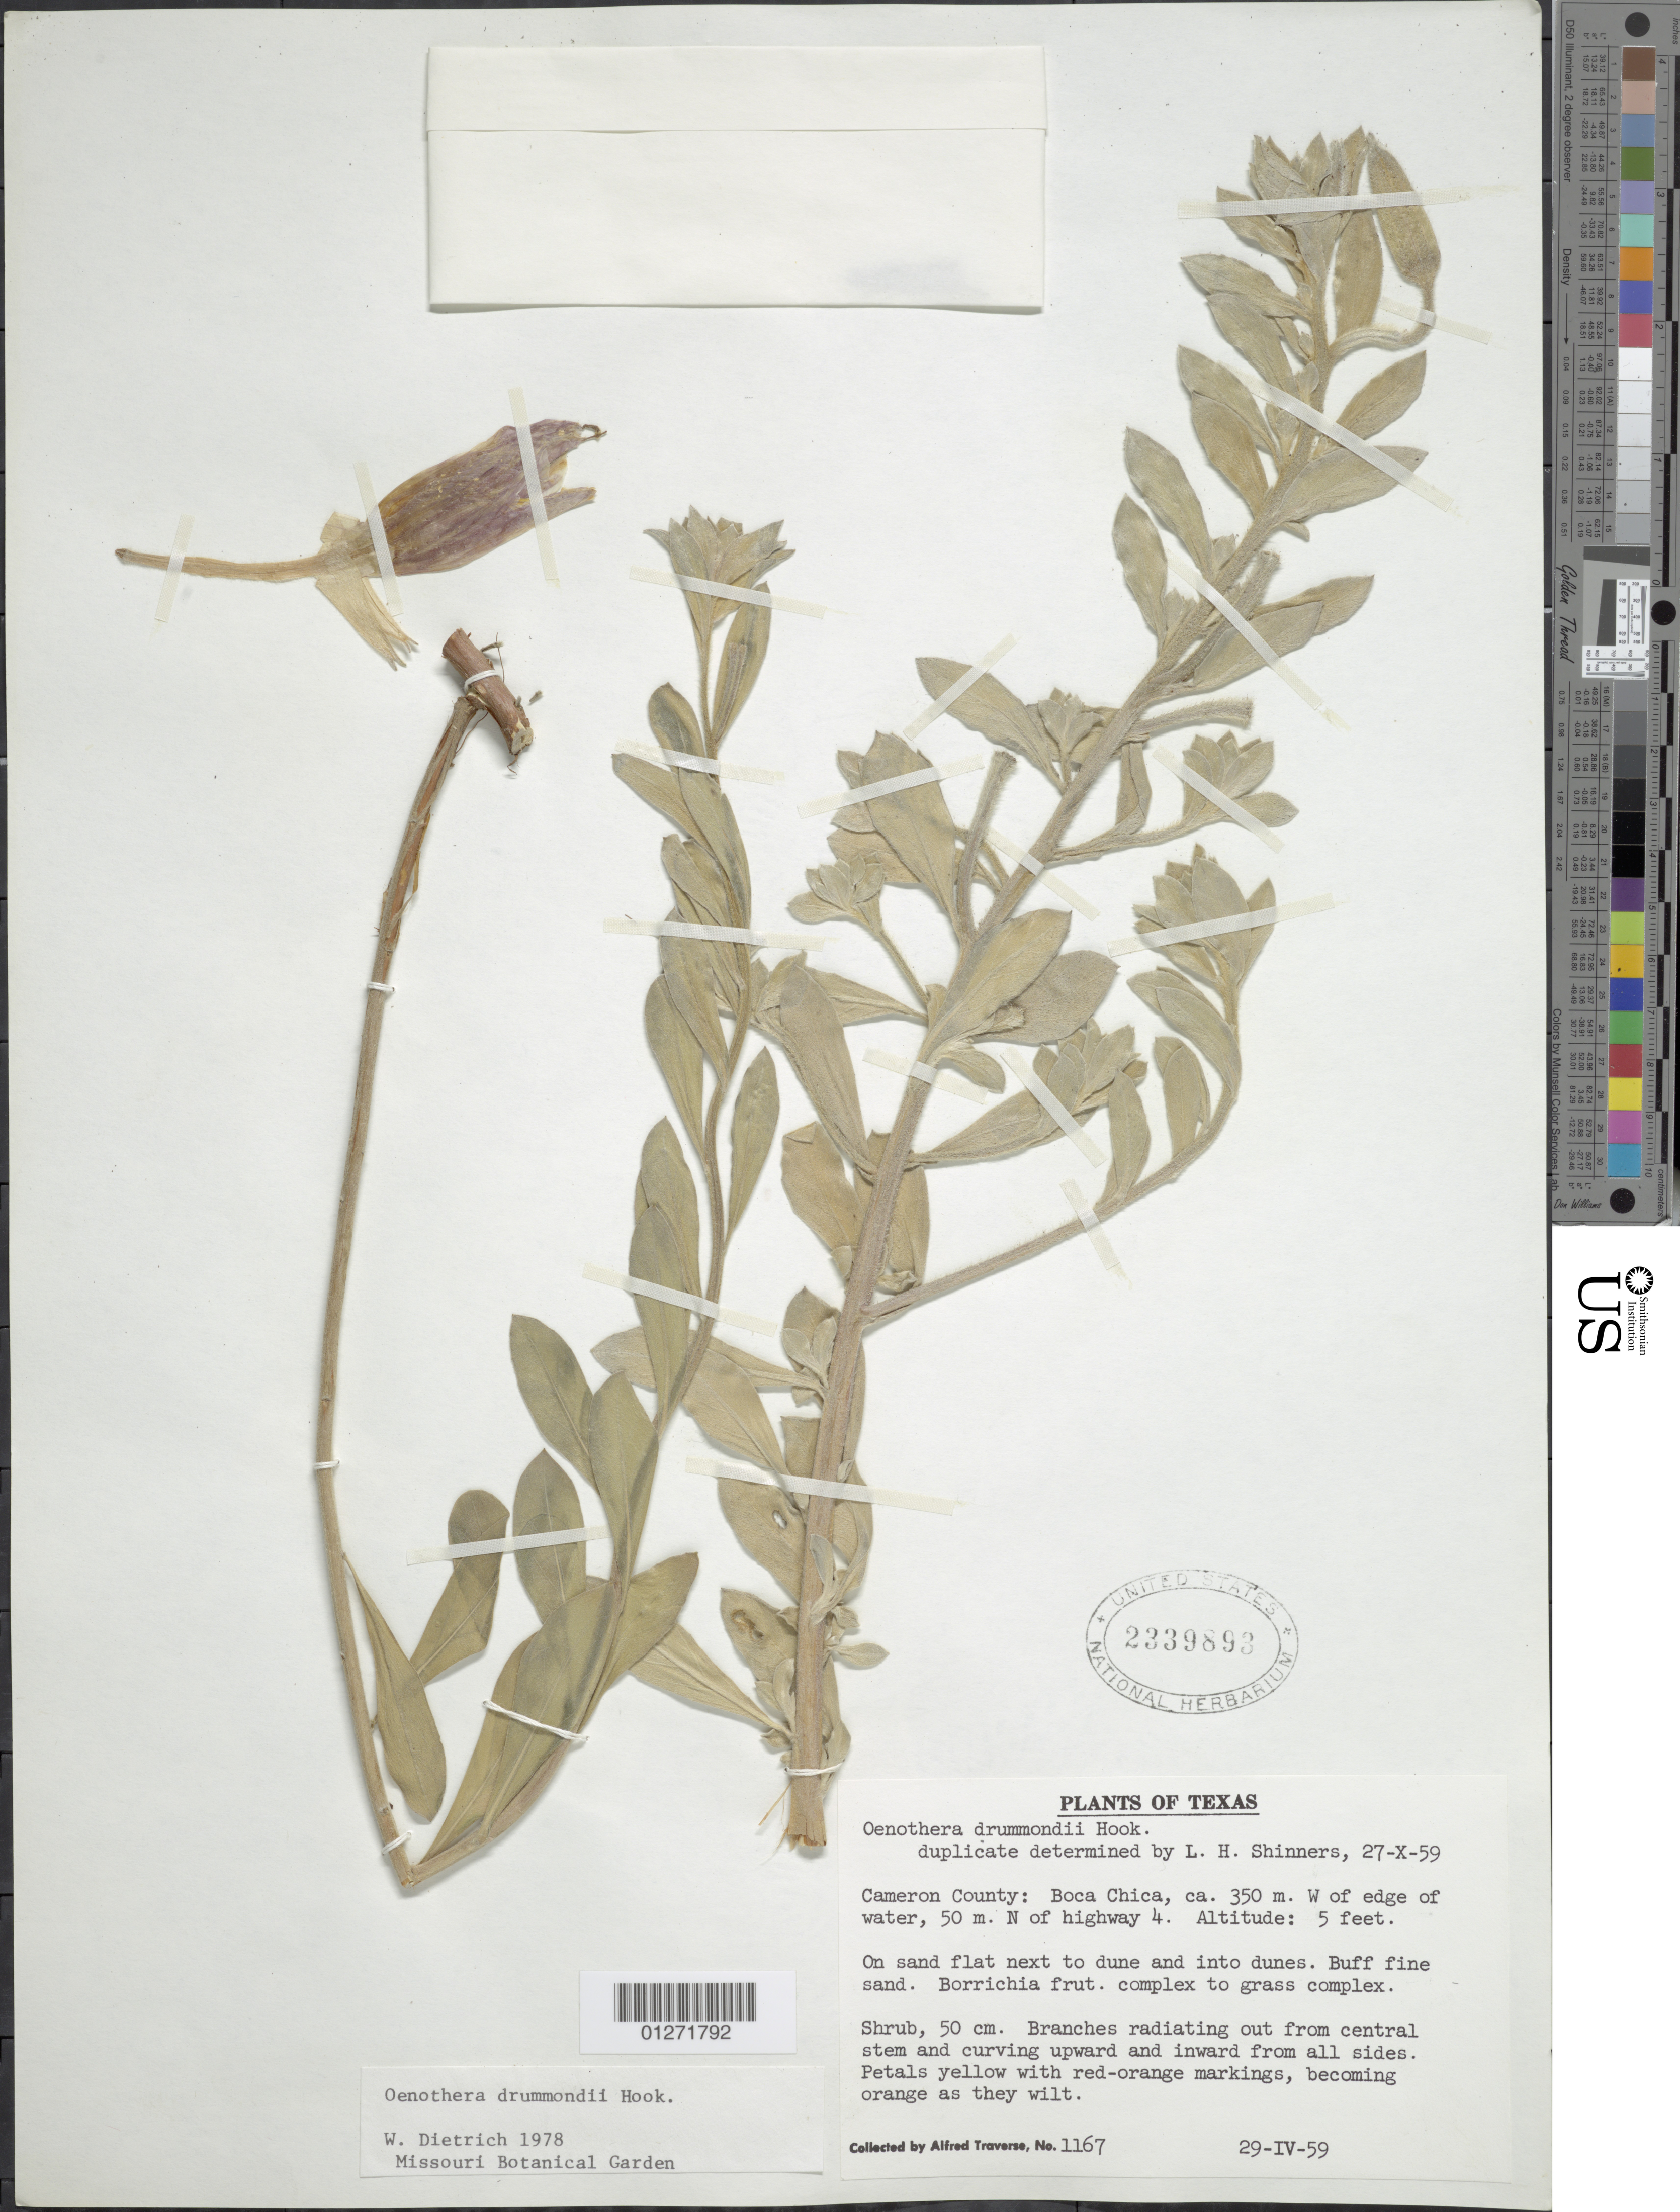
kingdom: Plantae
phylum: Tracheophyta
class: Magnoliopsida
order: Myrtales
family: Onagraceae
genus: Oenothera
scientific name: Oenothera drummondii subsp. drummondii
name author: Hook.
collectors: A. Traverse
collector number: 1167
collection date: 1959-04-29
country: United States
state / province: Texas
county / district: Cameron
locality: Boca Chica, ca. 350 m W of edge of water, 50 m N of Hwy 4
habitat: Buff fine sand.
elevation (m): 2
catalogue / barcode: US 2338993